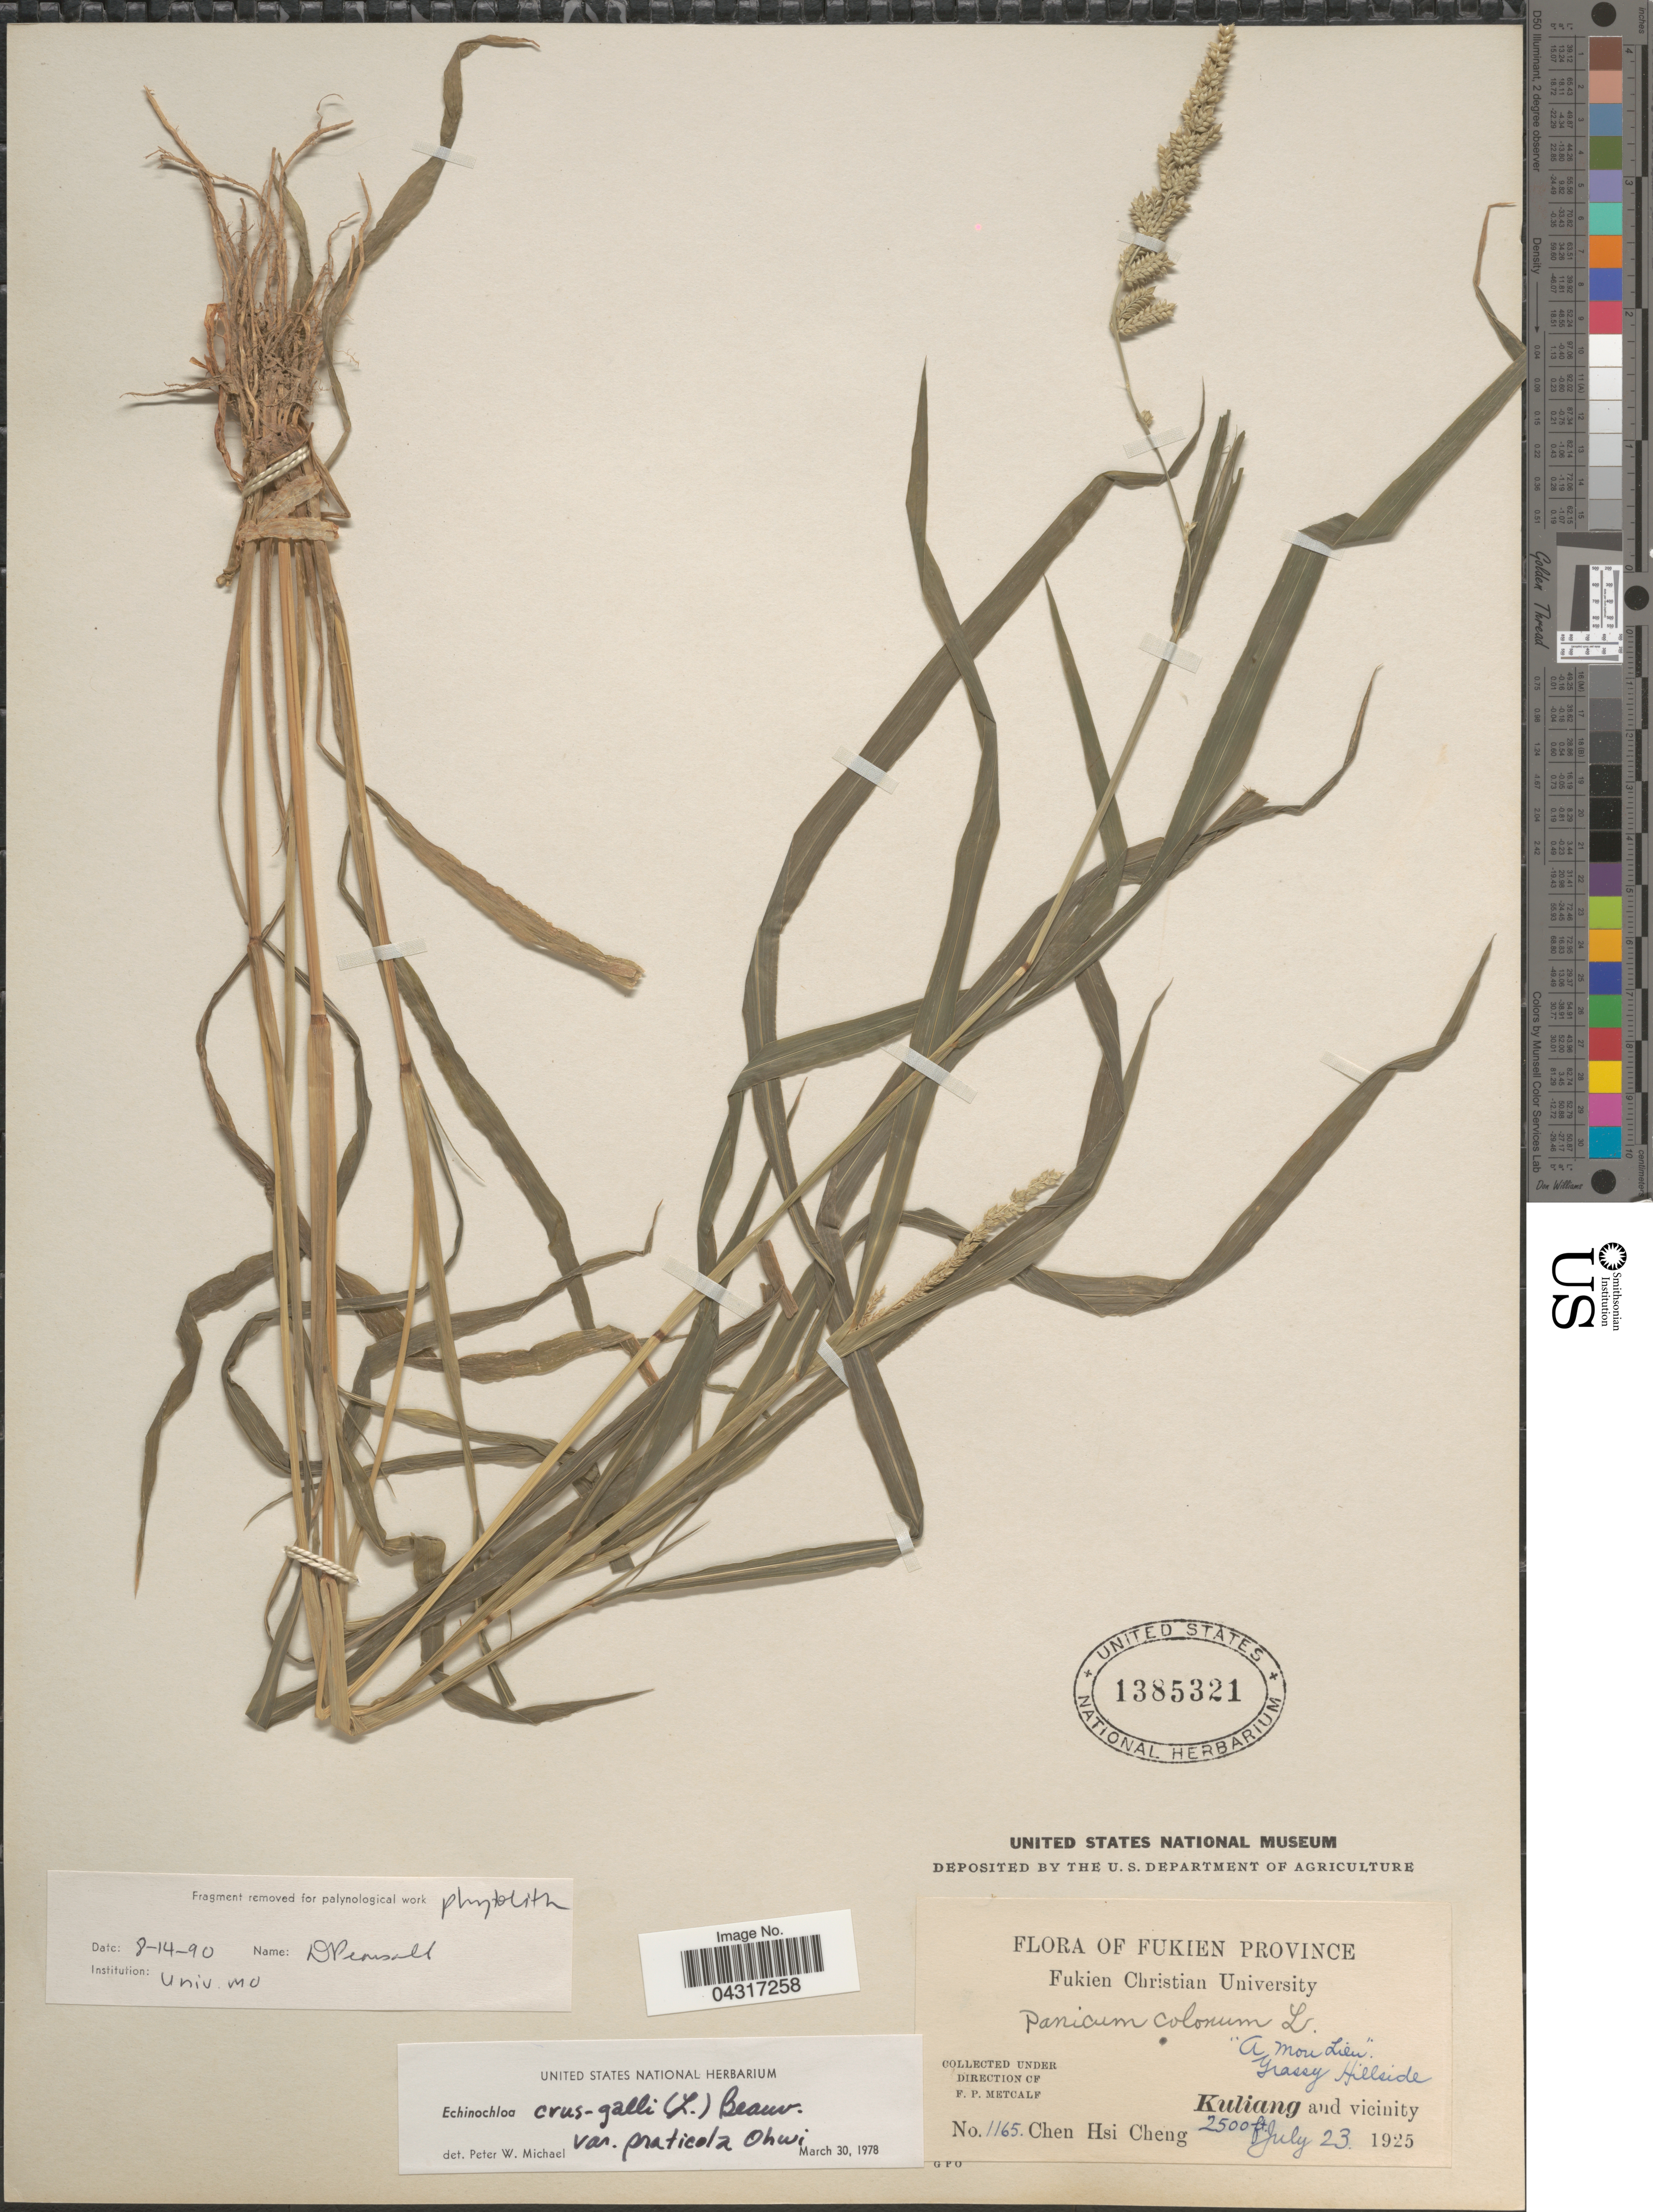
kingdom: Plantae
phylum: Tracheophyta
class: Liliopsida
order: Poales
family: Poaceae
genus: Echinochloa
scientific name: Echinochloa crus-galli var. praticola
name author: Ohwi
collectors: Chen Hsi Cheng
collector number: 1165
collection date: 1925-07-23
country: China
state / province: Fujian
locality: Fukien Province. "A Mou Lien" Grassy Hillside. Kuliang and vicinity.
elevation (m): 762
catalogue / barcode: US 1385321